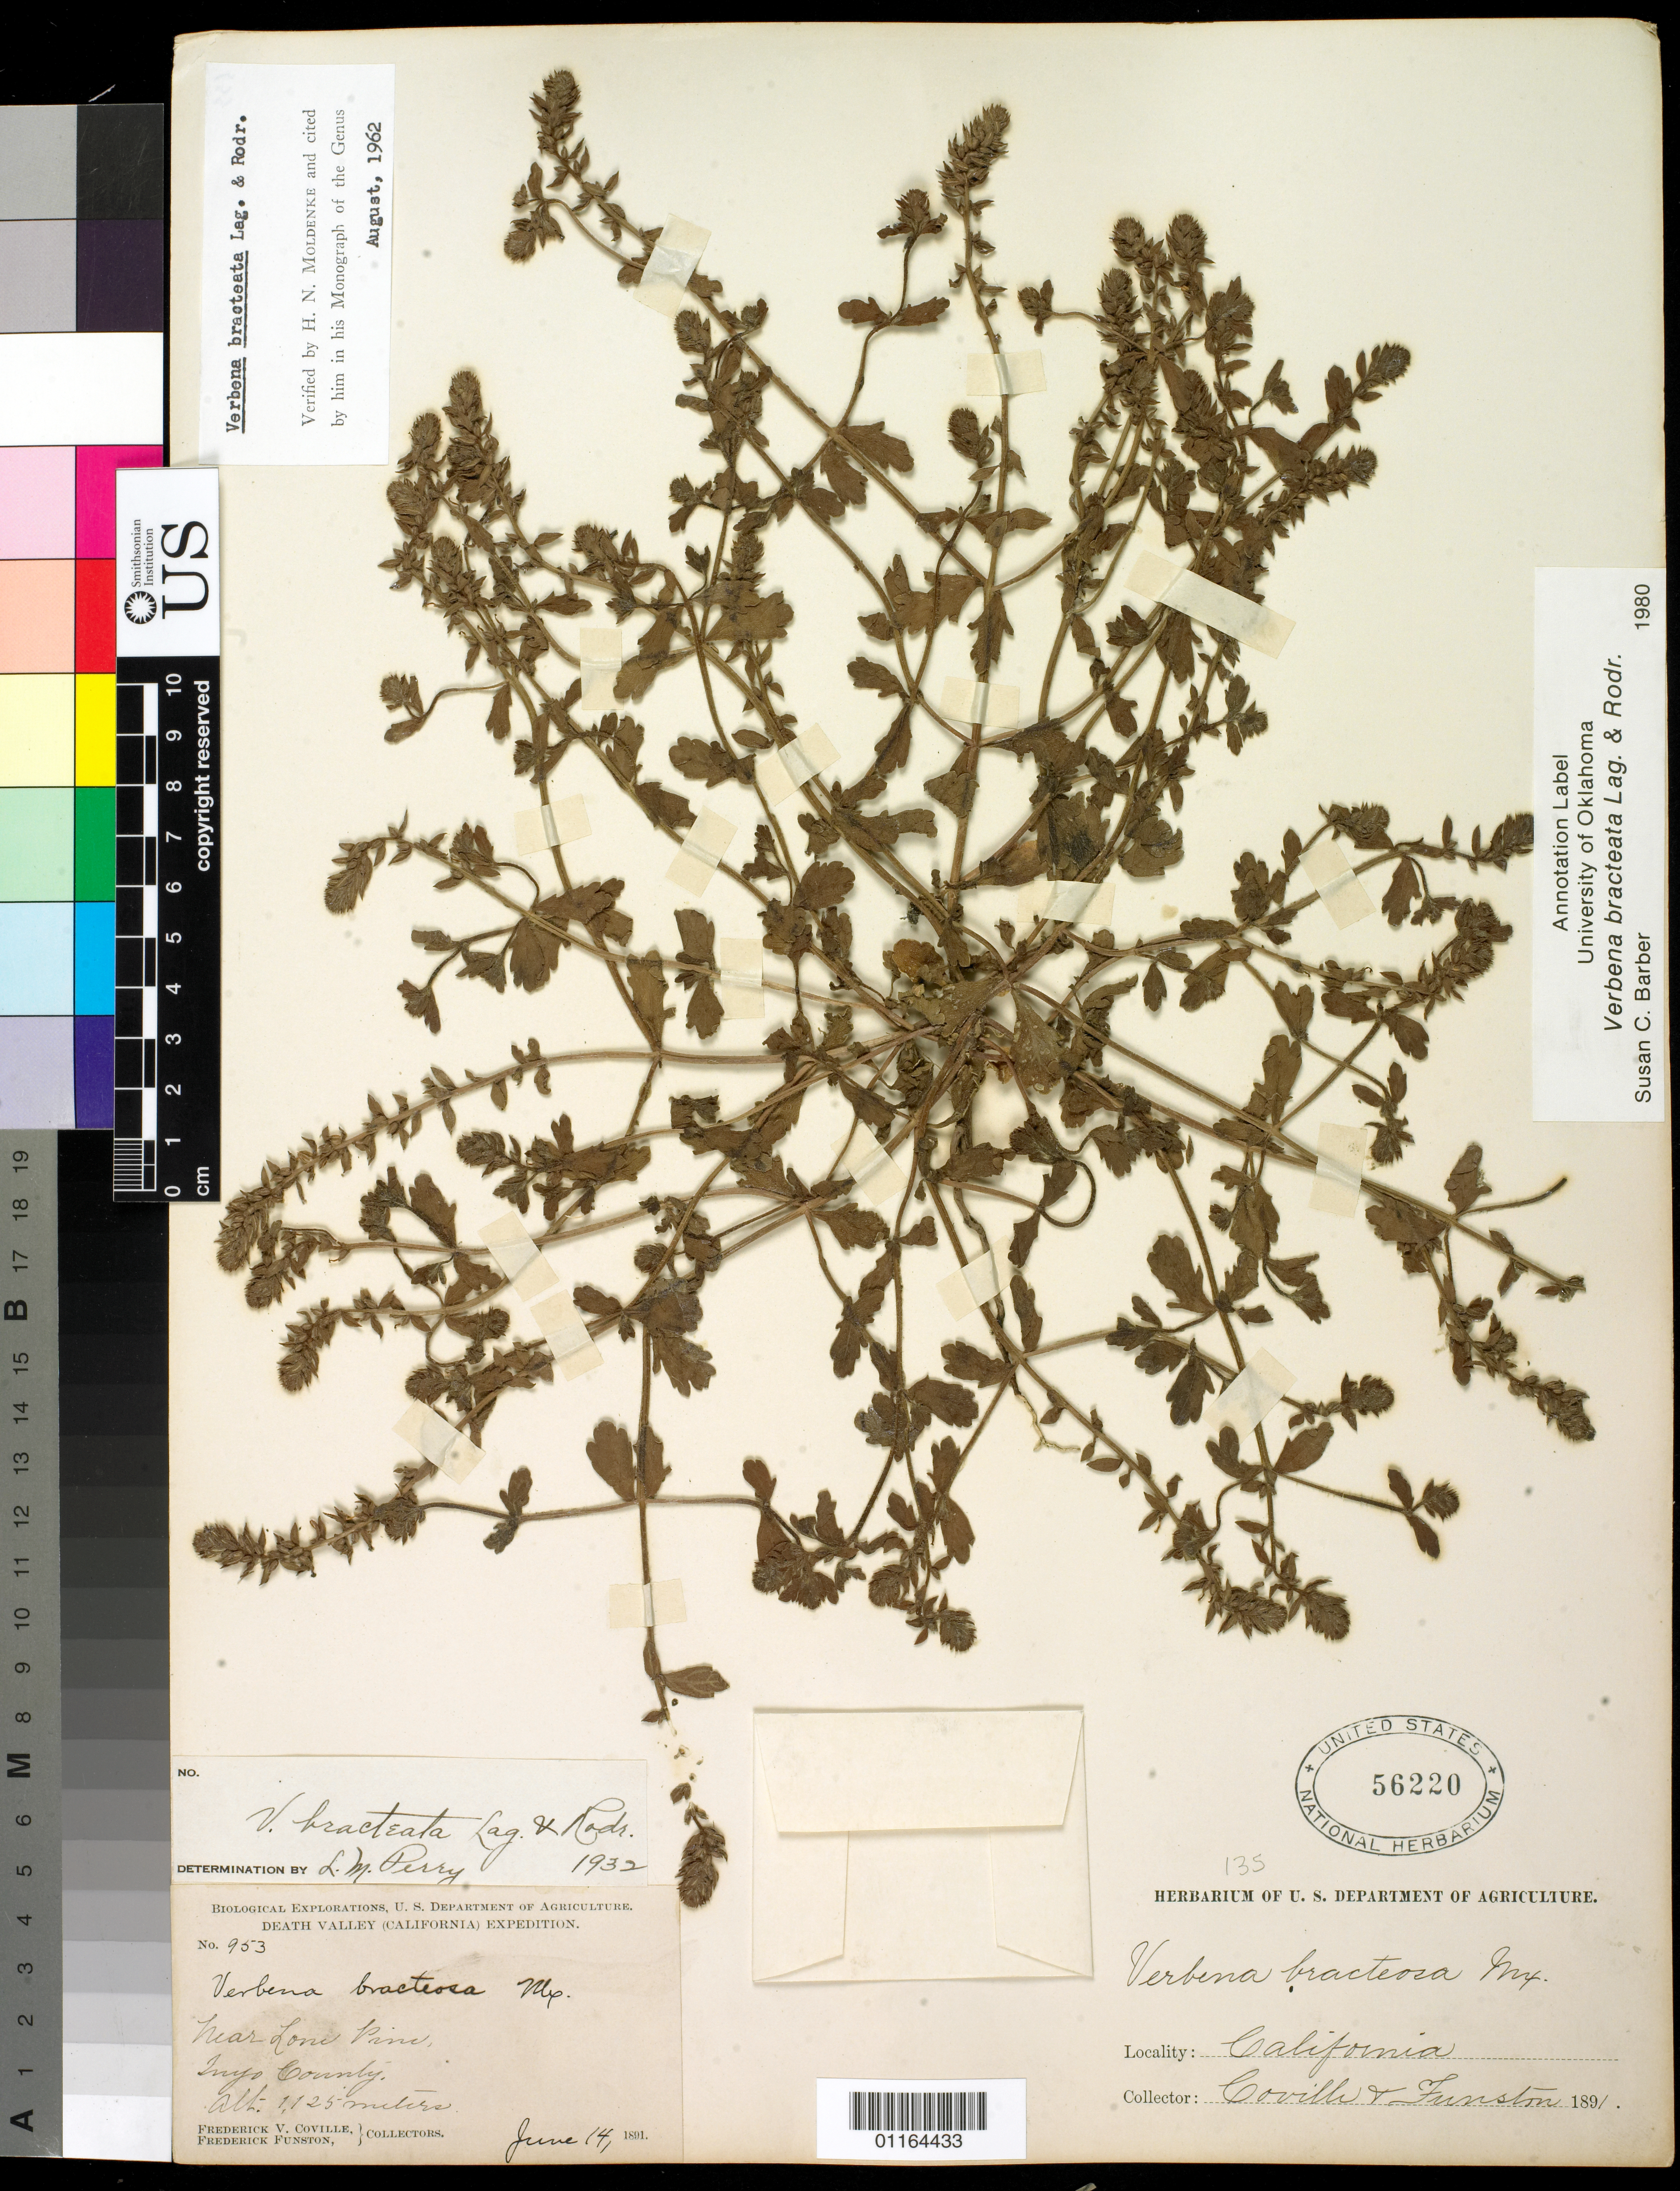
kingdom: Plantae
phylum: Tracheophyta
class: Magnoliopsida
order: Lamiales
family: Verbenaceae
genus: Verbena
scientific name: Verbena bracteata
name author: Cav. ex Lag. & Rodr.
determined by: Moldenke, H. N.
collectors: F. V. Coville & F. Funston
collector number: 953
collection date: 1891-06-14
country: United States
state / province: California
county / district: Inyo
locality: near Lone Pine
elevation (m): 1125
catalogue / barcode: US 56220